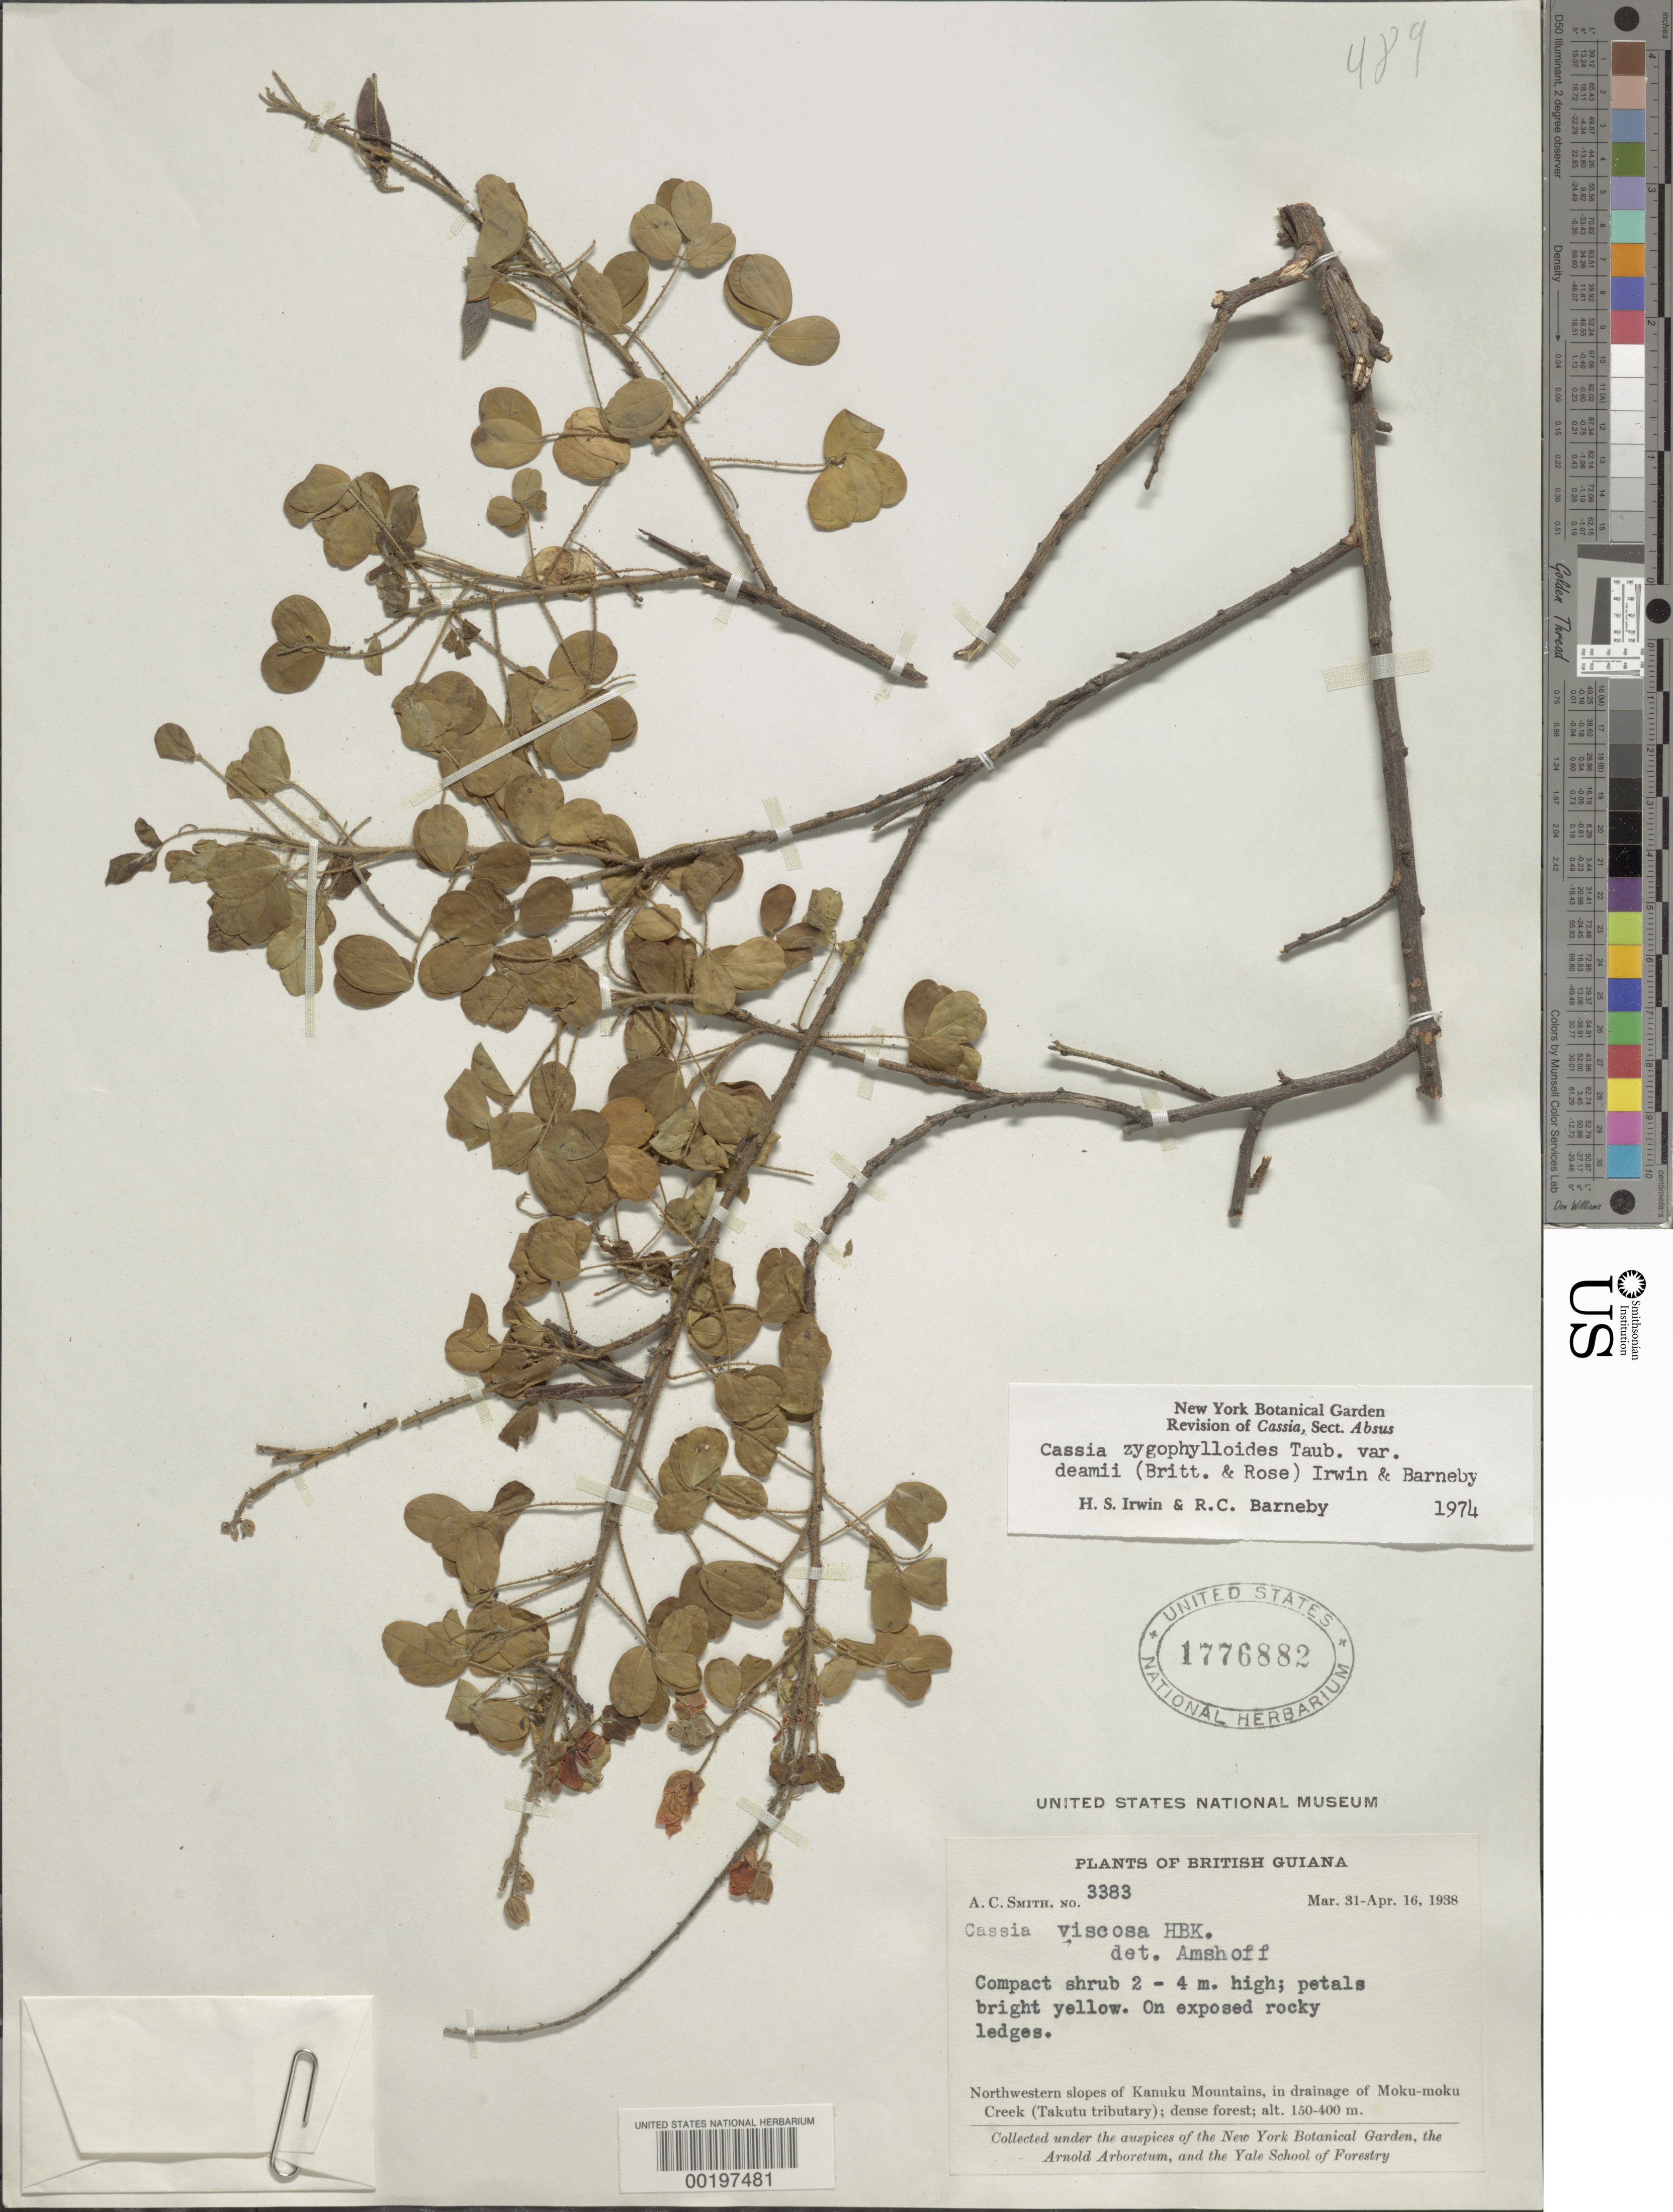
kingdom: Plantae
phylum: Tracheophyta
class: Magnoliopsida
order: Fabales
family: Fabaceae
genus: Chamaecrista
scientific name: Chamaecrista zygophylloides var. deamii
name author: (Britton & Rose) H.S. Irwin & Barneby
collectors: A. C. Smith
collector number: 3383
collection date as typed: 31 Mar 1938 to 16 Apr 1938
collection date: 1938-03-31/1938-04-16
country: Guyana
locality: Northwestern slopes of kanuku mountains, in drainage of moku-moku creek (takutu tributary)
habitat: On exposed rocky ledges; dense forests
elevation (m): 150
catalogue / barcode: US 1776882